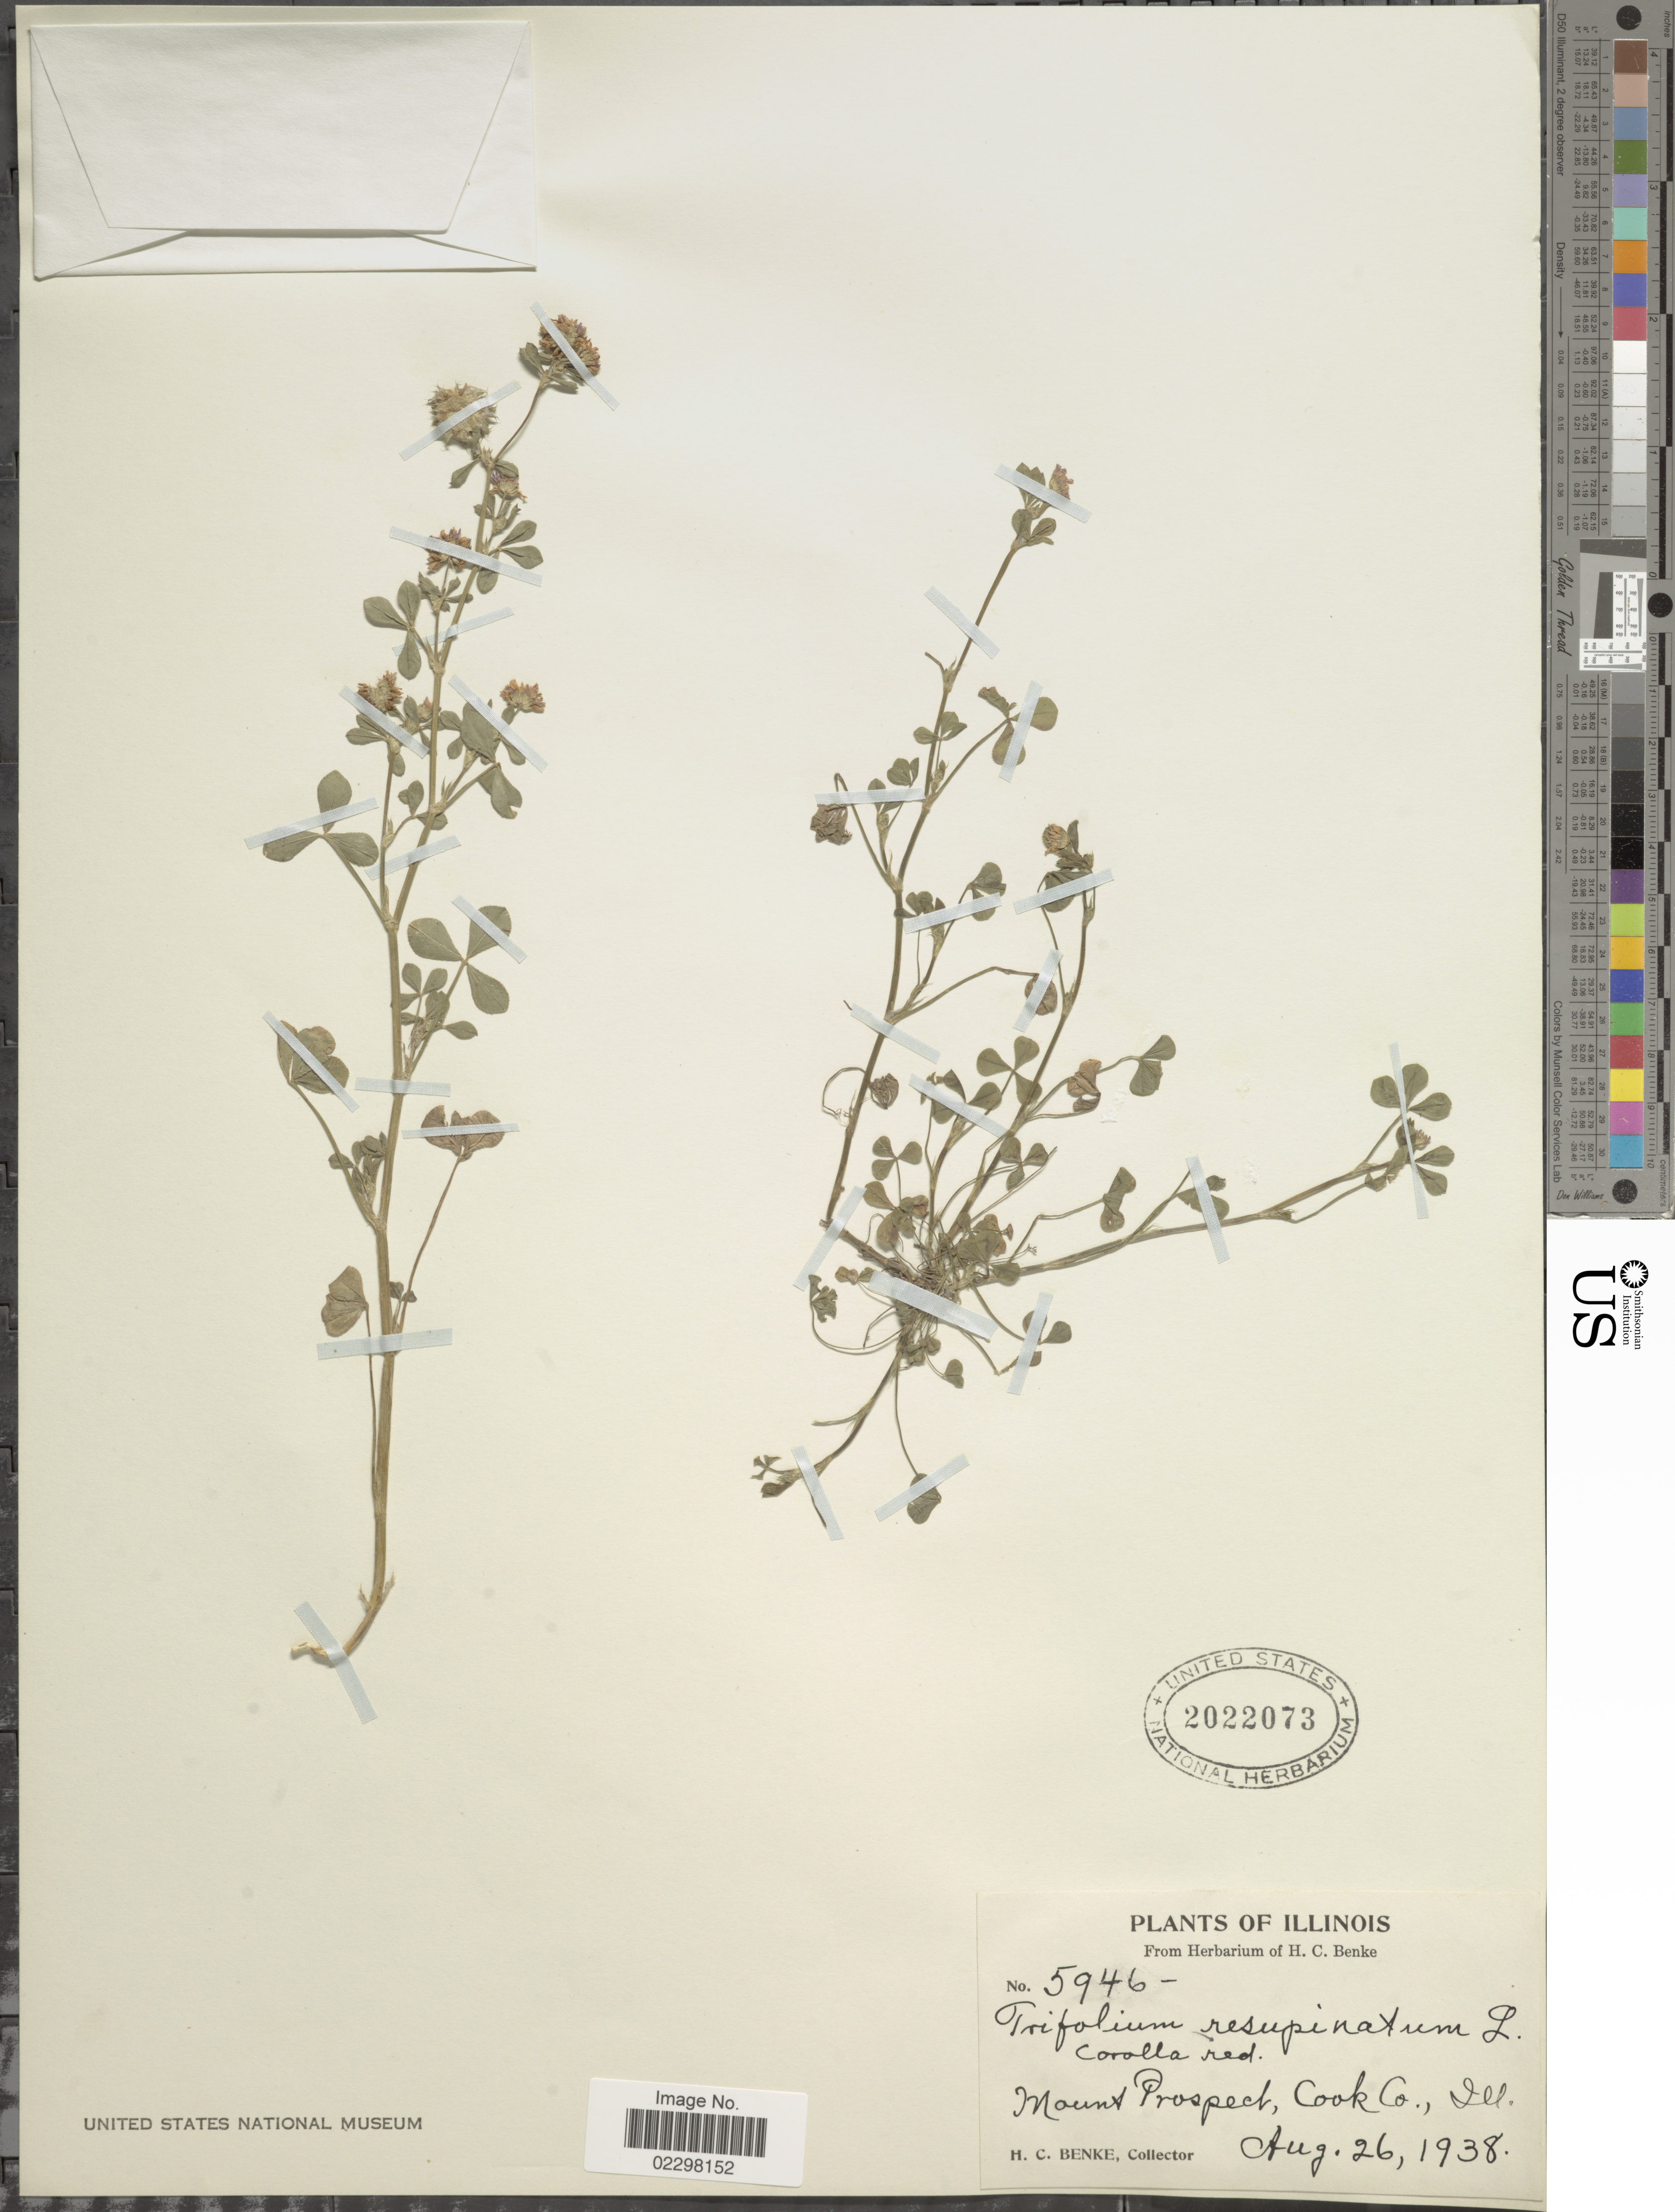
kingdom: Plantae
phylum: Tracheophyta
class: Magnoliopsida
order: Fabales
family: Fabaceae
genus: Trifolium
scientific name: Trifolium resupinatum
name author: L.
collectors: H. Benke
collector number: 5946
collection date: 1938-08-26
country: United States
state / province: Illinois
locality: Mount Prospect, Cook Co.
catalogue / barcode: US 2022073